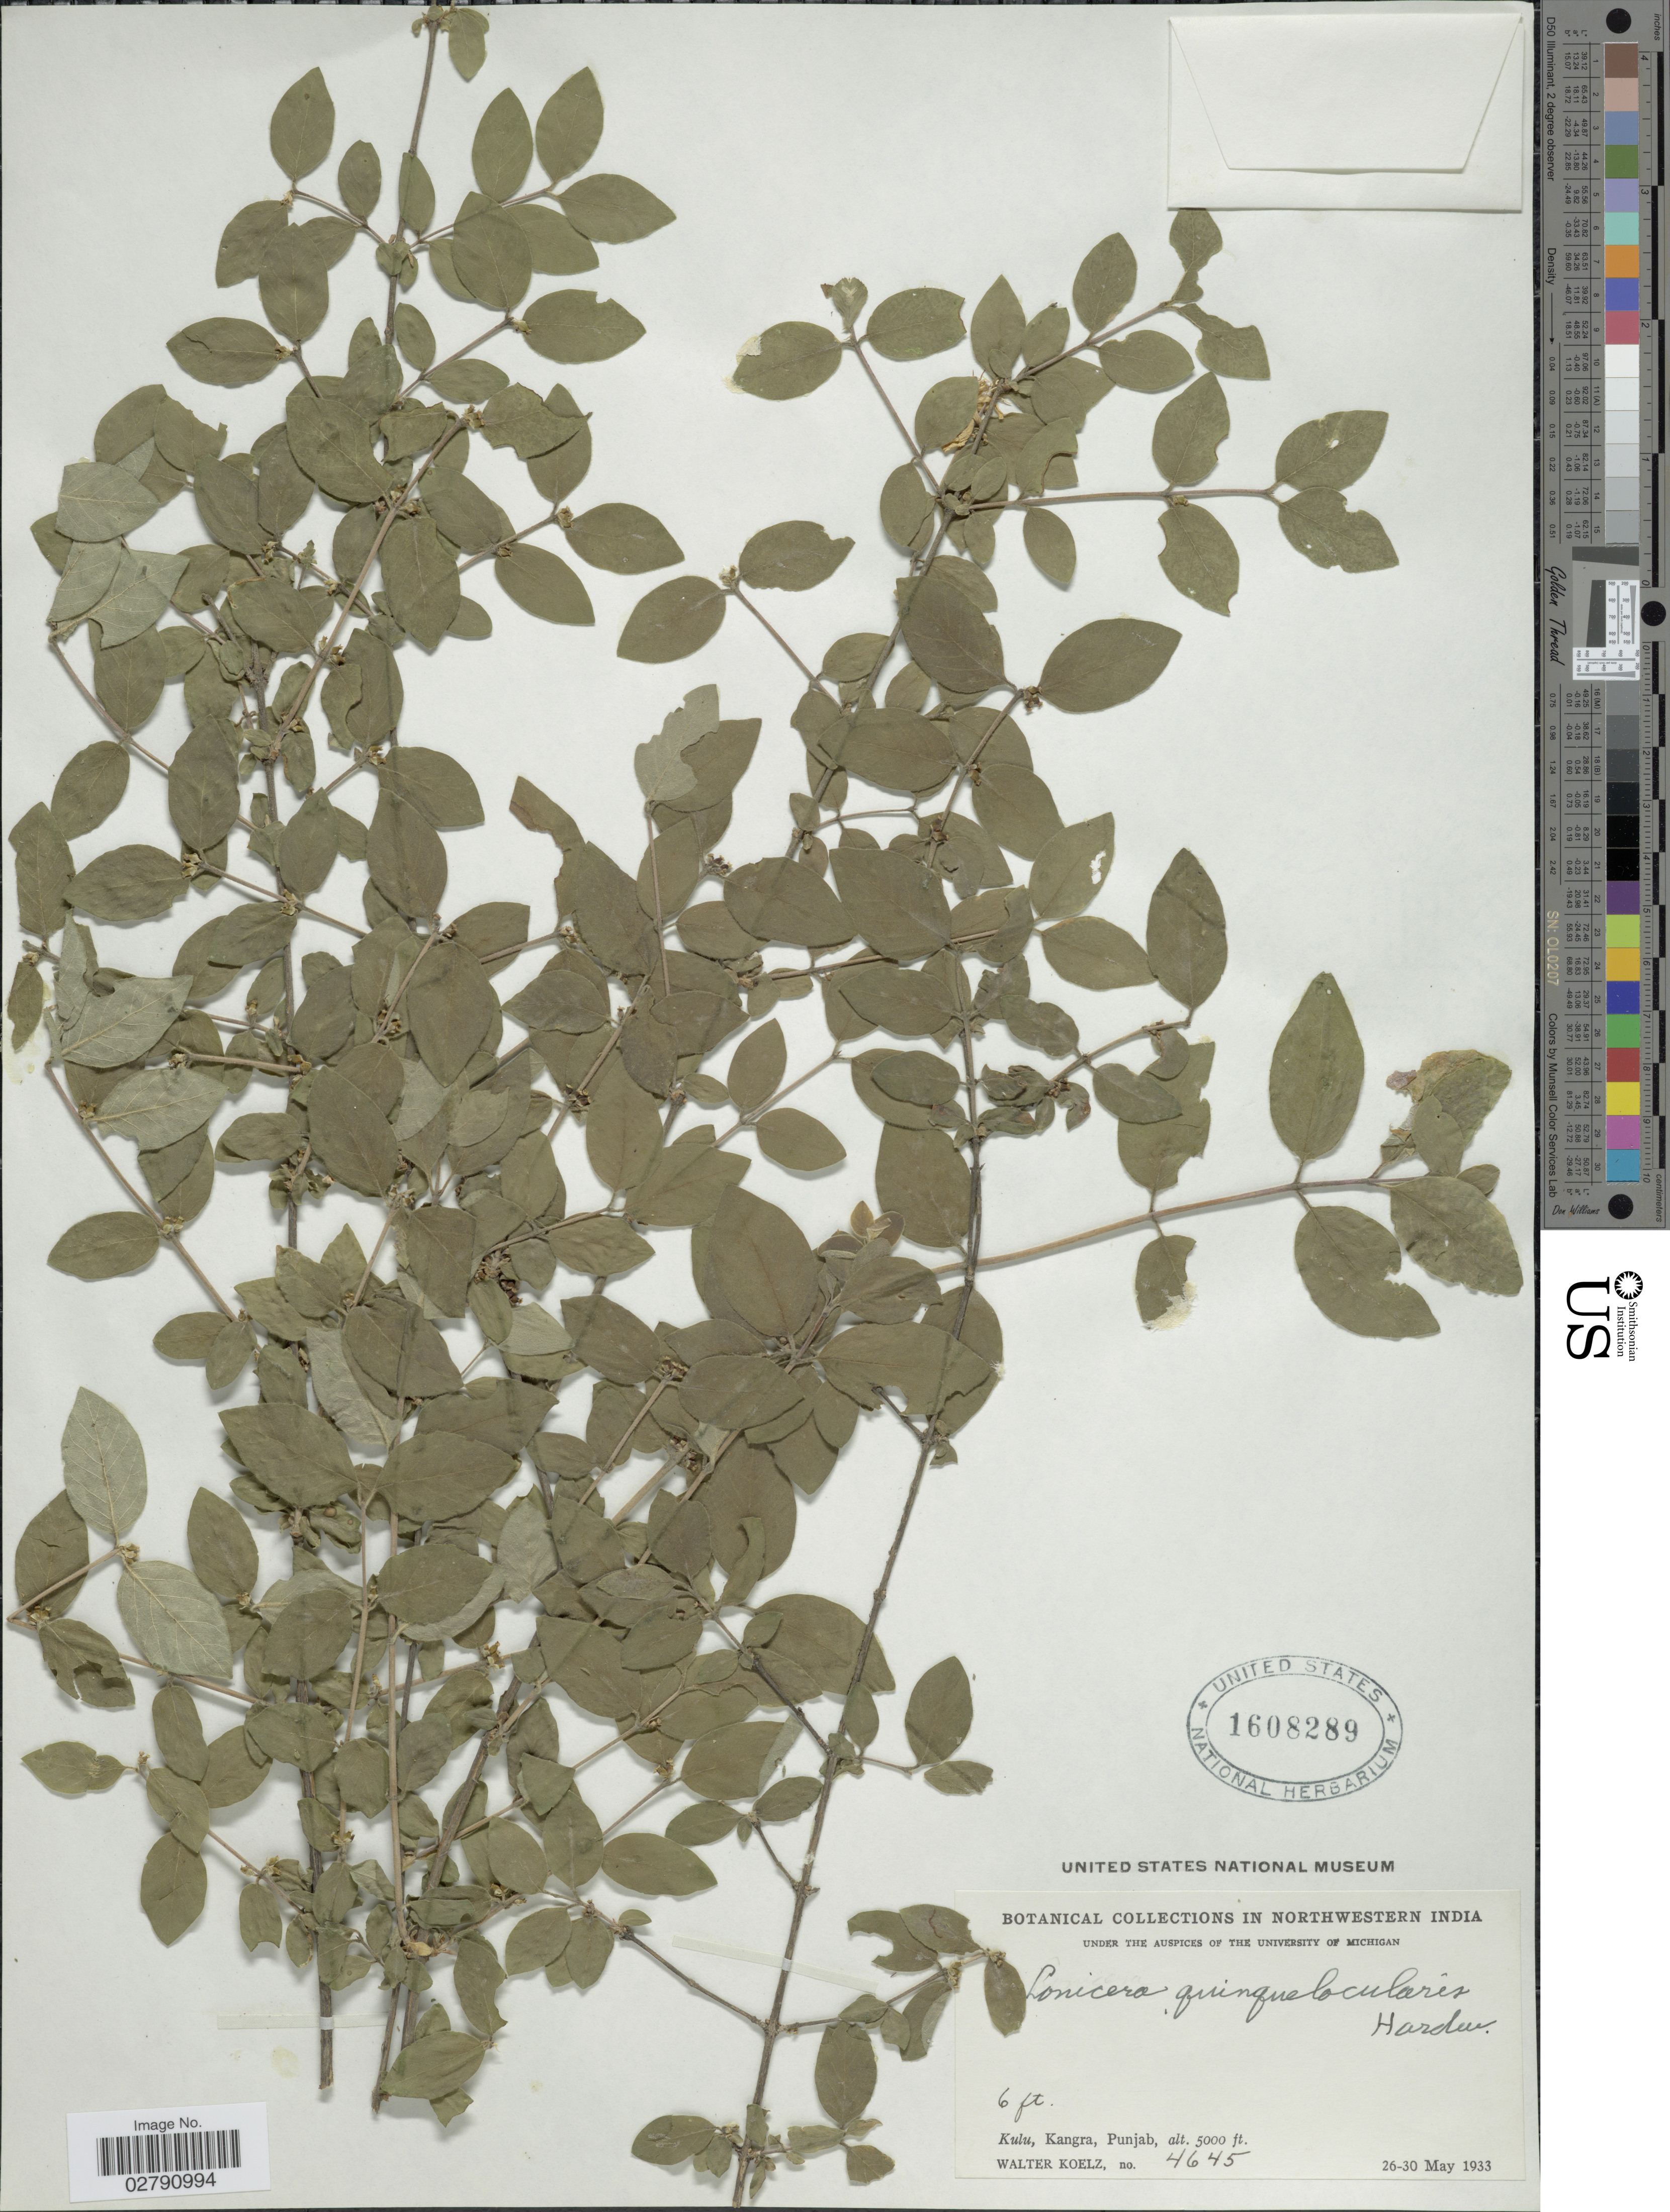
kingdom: Plantae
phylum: Tracheophyta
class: Magnoliopsida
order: Dipsacales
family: Caprifoliaceae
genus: Lonicera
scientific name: Lonicera quinquelocularis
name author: Hardw.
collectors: W. N. Koelz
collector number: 4645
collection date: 1933-05-26/1933-05-30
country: India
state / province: Punjab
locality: Kulu, Kangra.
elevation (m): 1524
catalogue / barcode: US 1608289